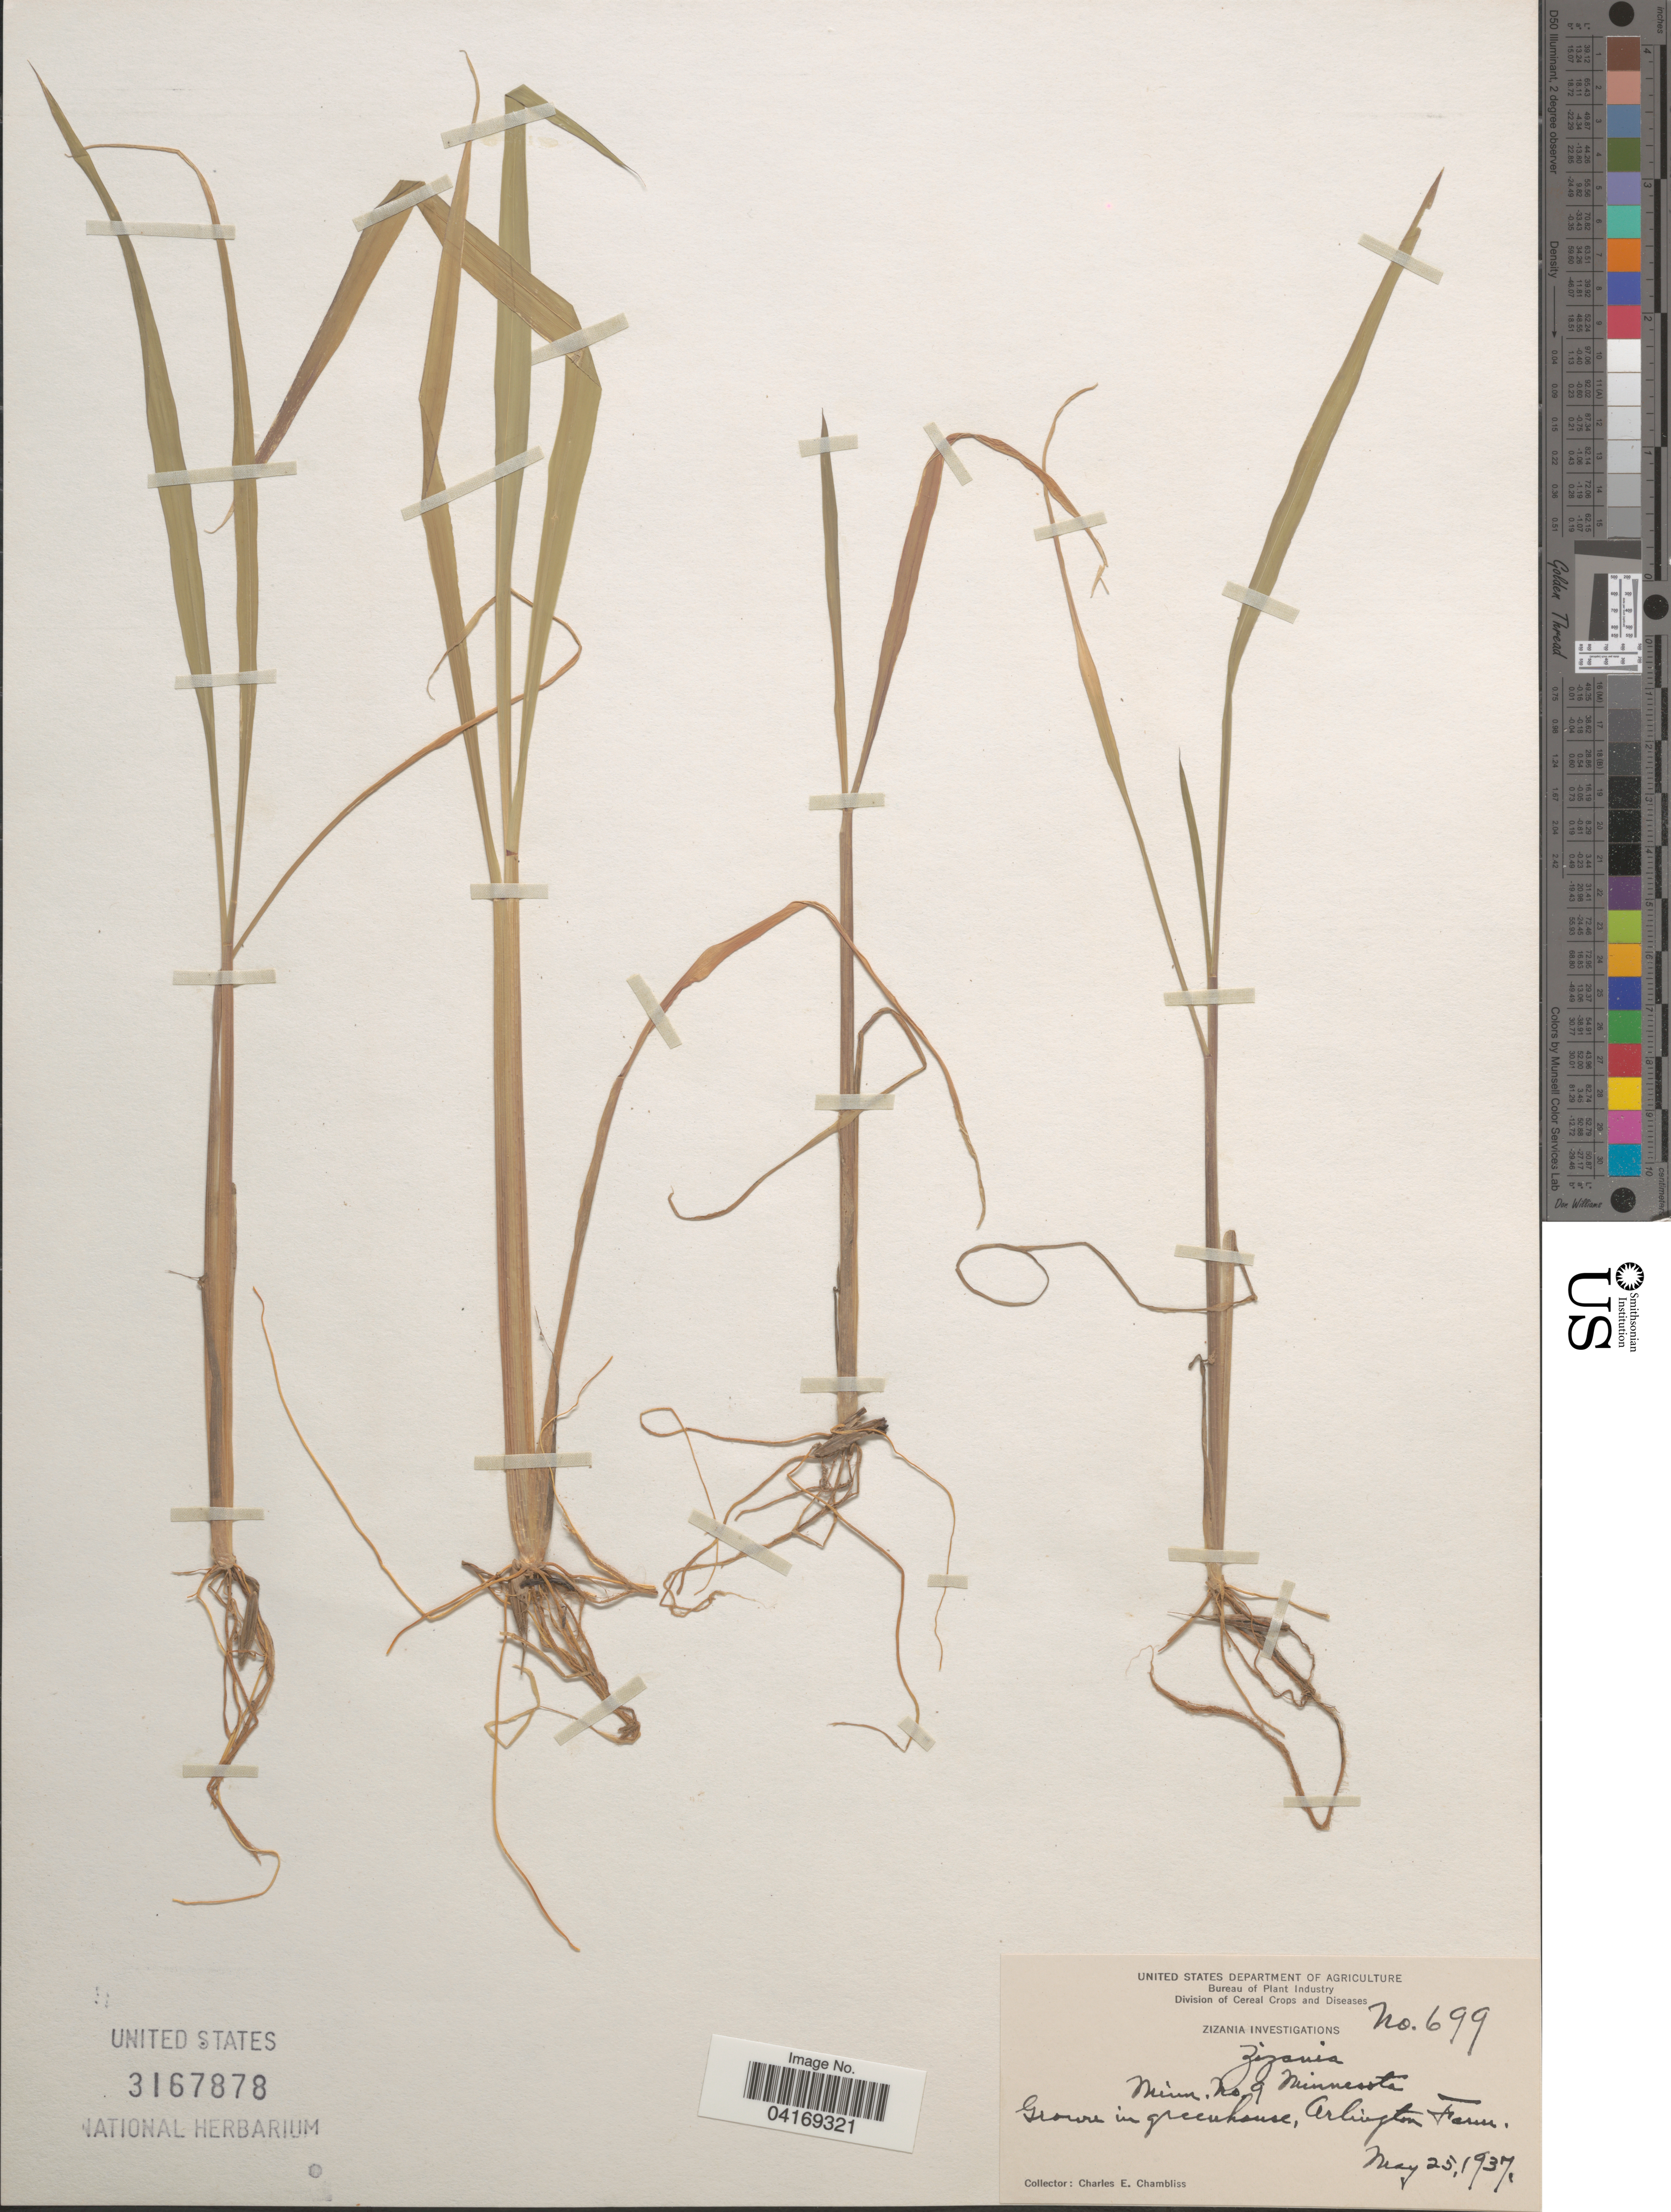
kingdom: Plantae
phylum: Tracheophyta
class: Liliopsida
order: Poales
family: Poaceae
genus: Zizania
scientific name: Zizania sp.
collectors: C. Chambliss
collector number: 699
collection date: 1937-05-25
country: United States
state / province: Virginia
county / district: Arlington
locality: In greenhouse, Arlington Farm.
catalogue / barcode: US 3167878